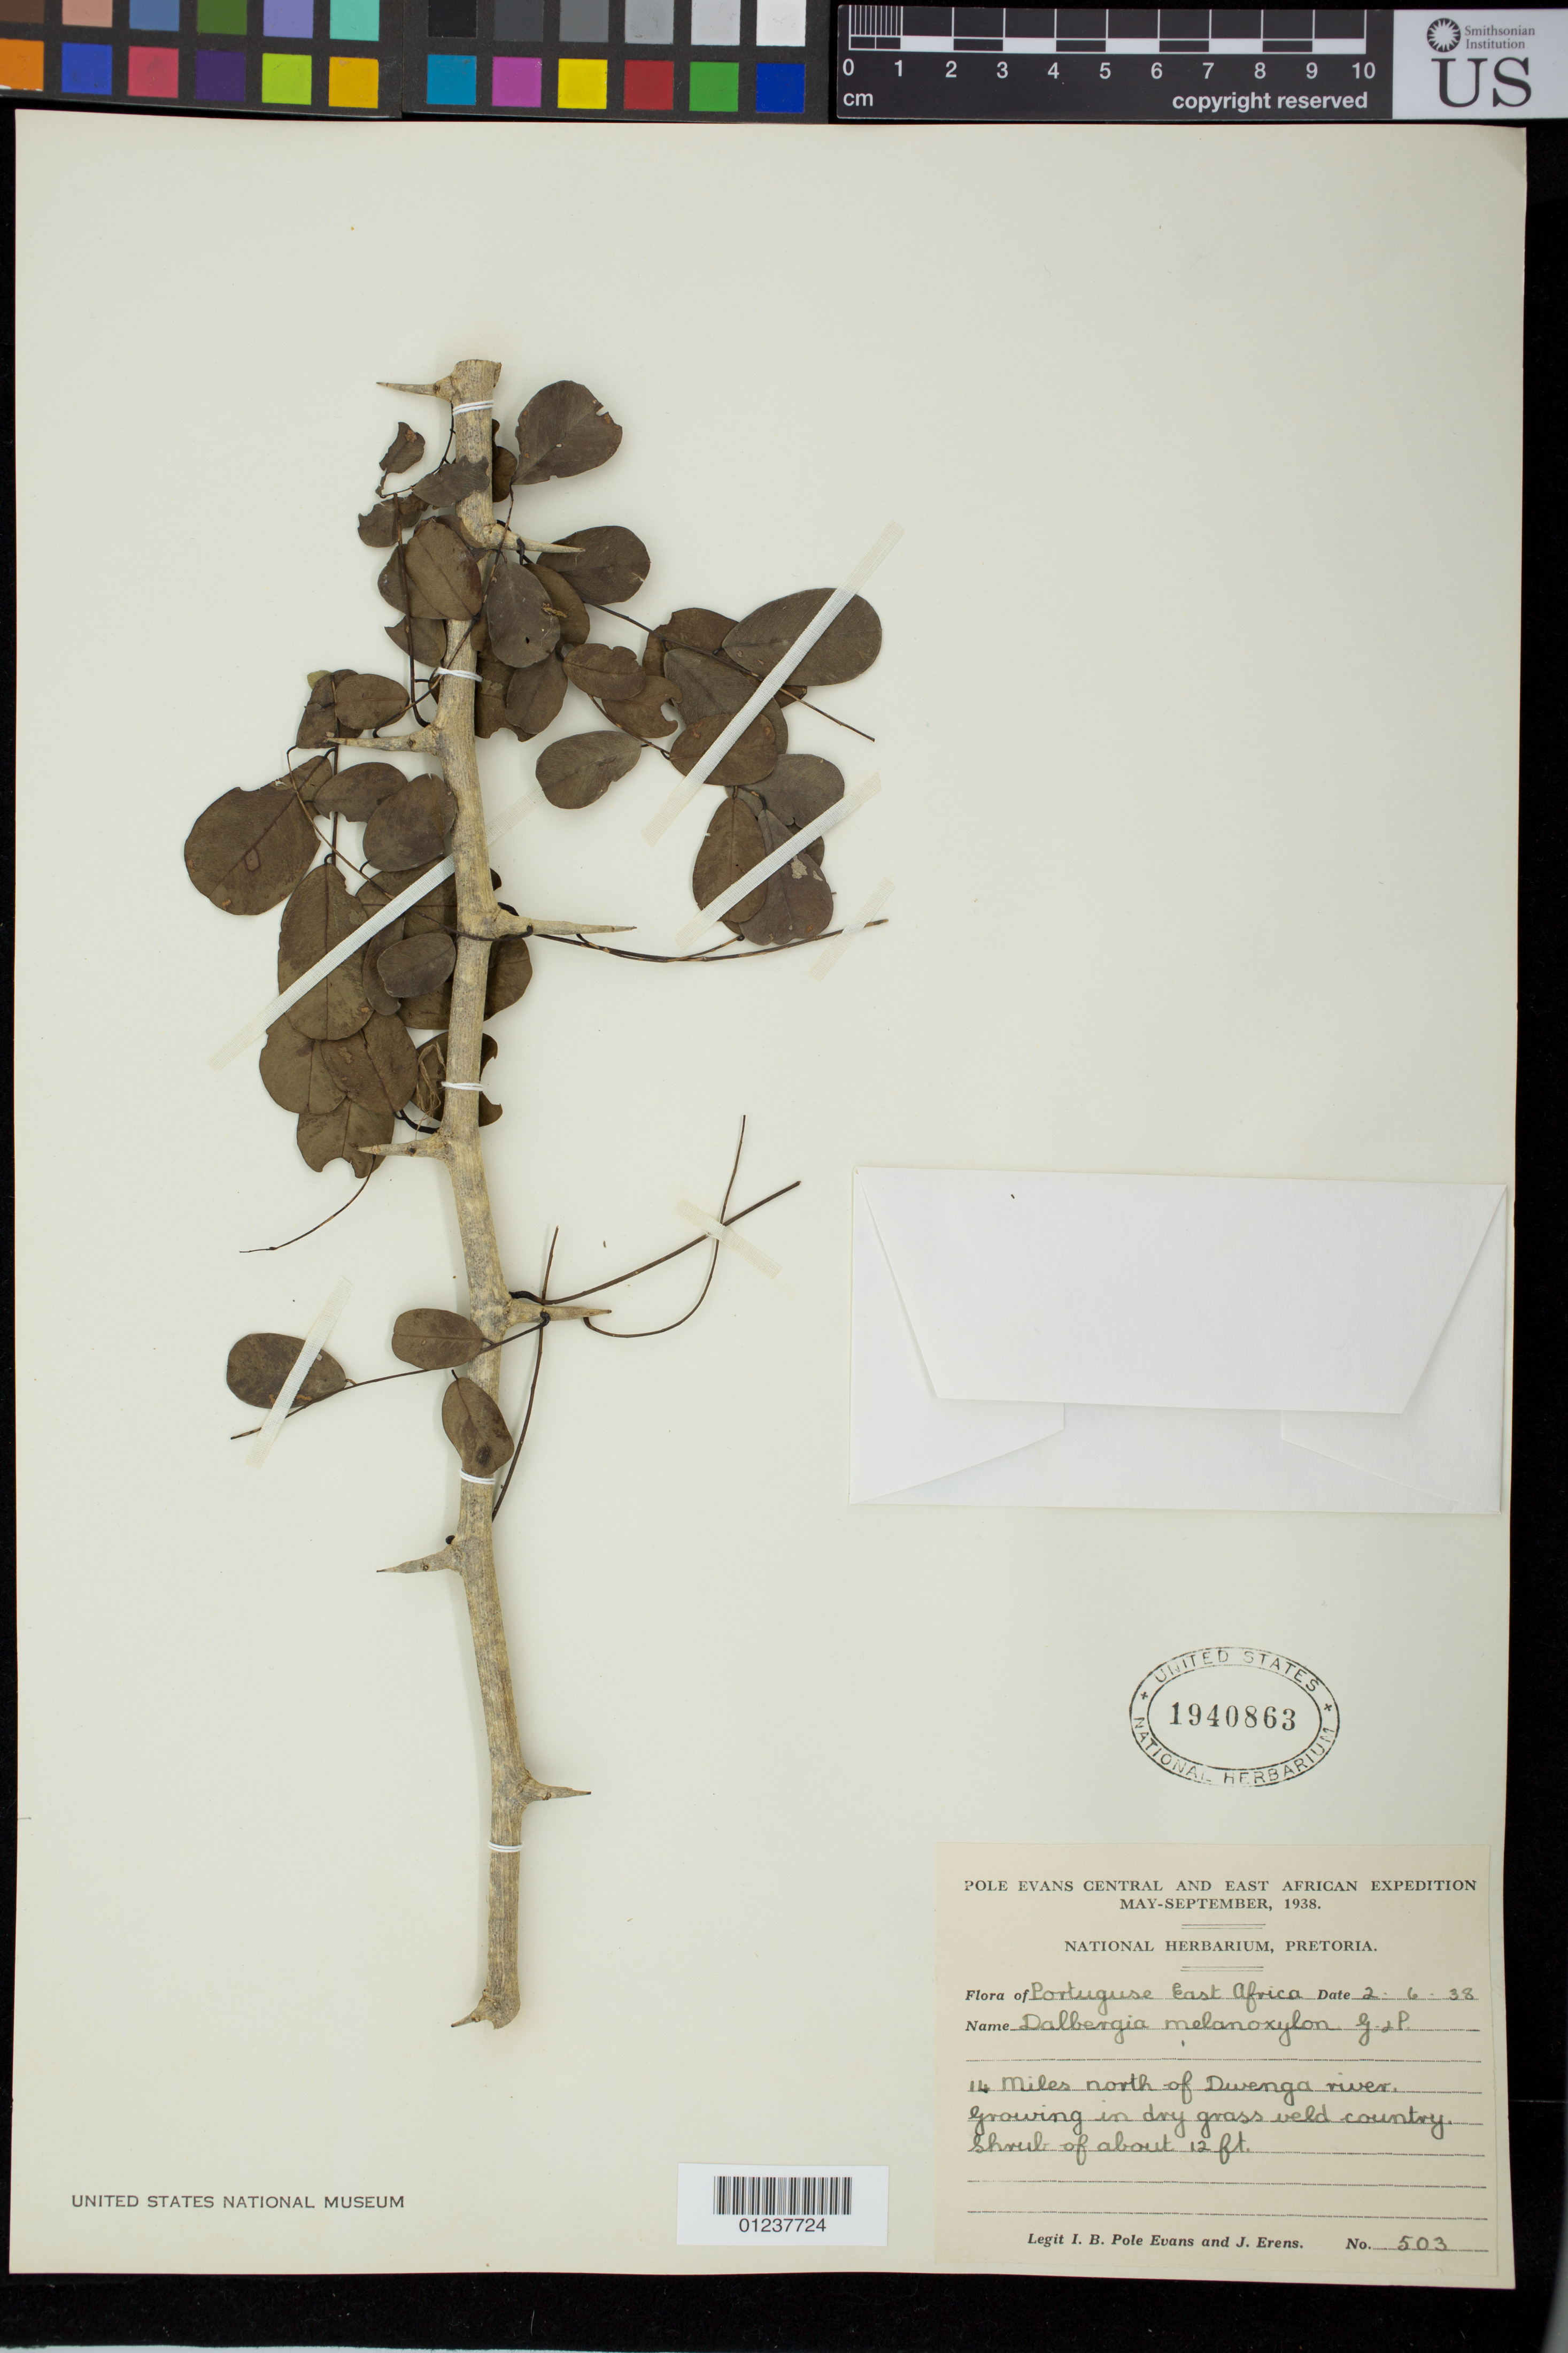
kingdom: Plantae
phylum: Tracheophyta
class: Magnoliopsida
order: Fabales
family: Fabaceae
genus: Dalbergia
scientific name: Dalbergia melanoxylon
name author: Guill. & Perr.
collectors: I. B. Pole-Evans & J. Erens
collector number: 503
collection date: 1938-06-02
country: Mozambique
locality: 14 miles N of the Dwenga river.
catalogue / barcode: US 1940863